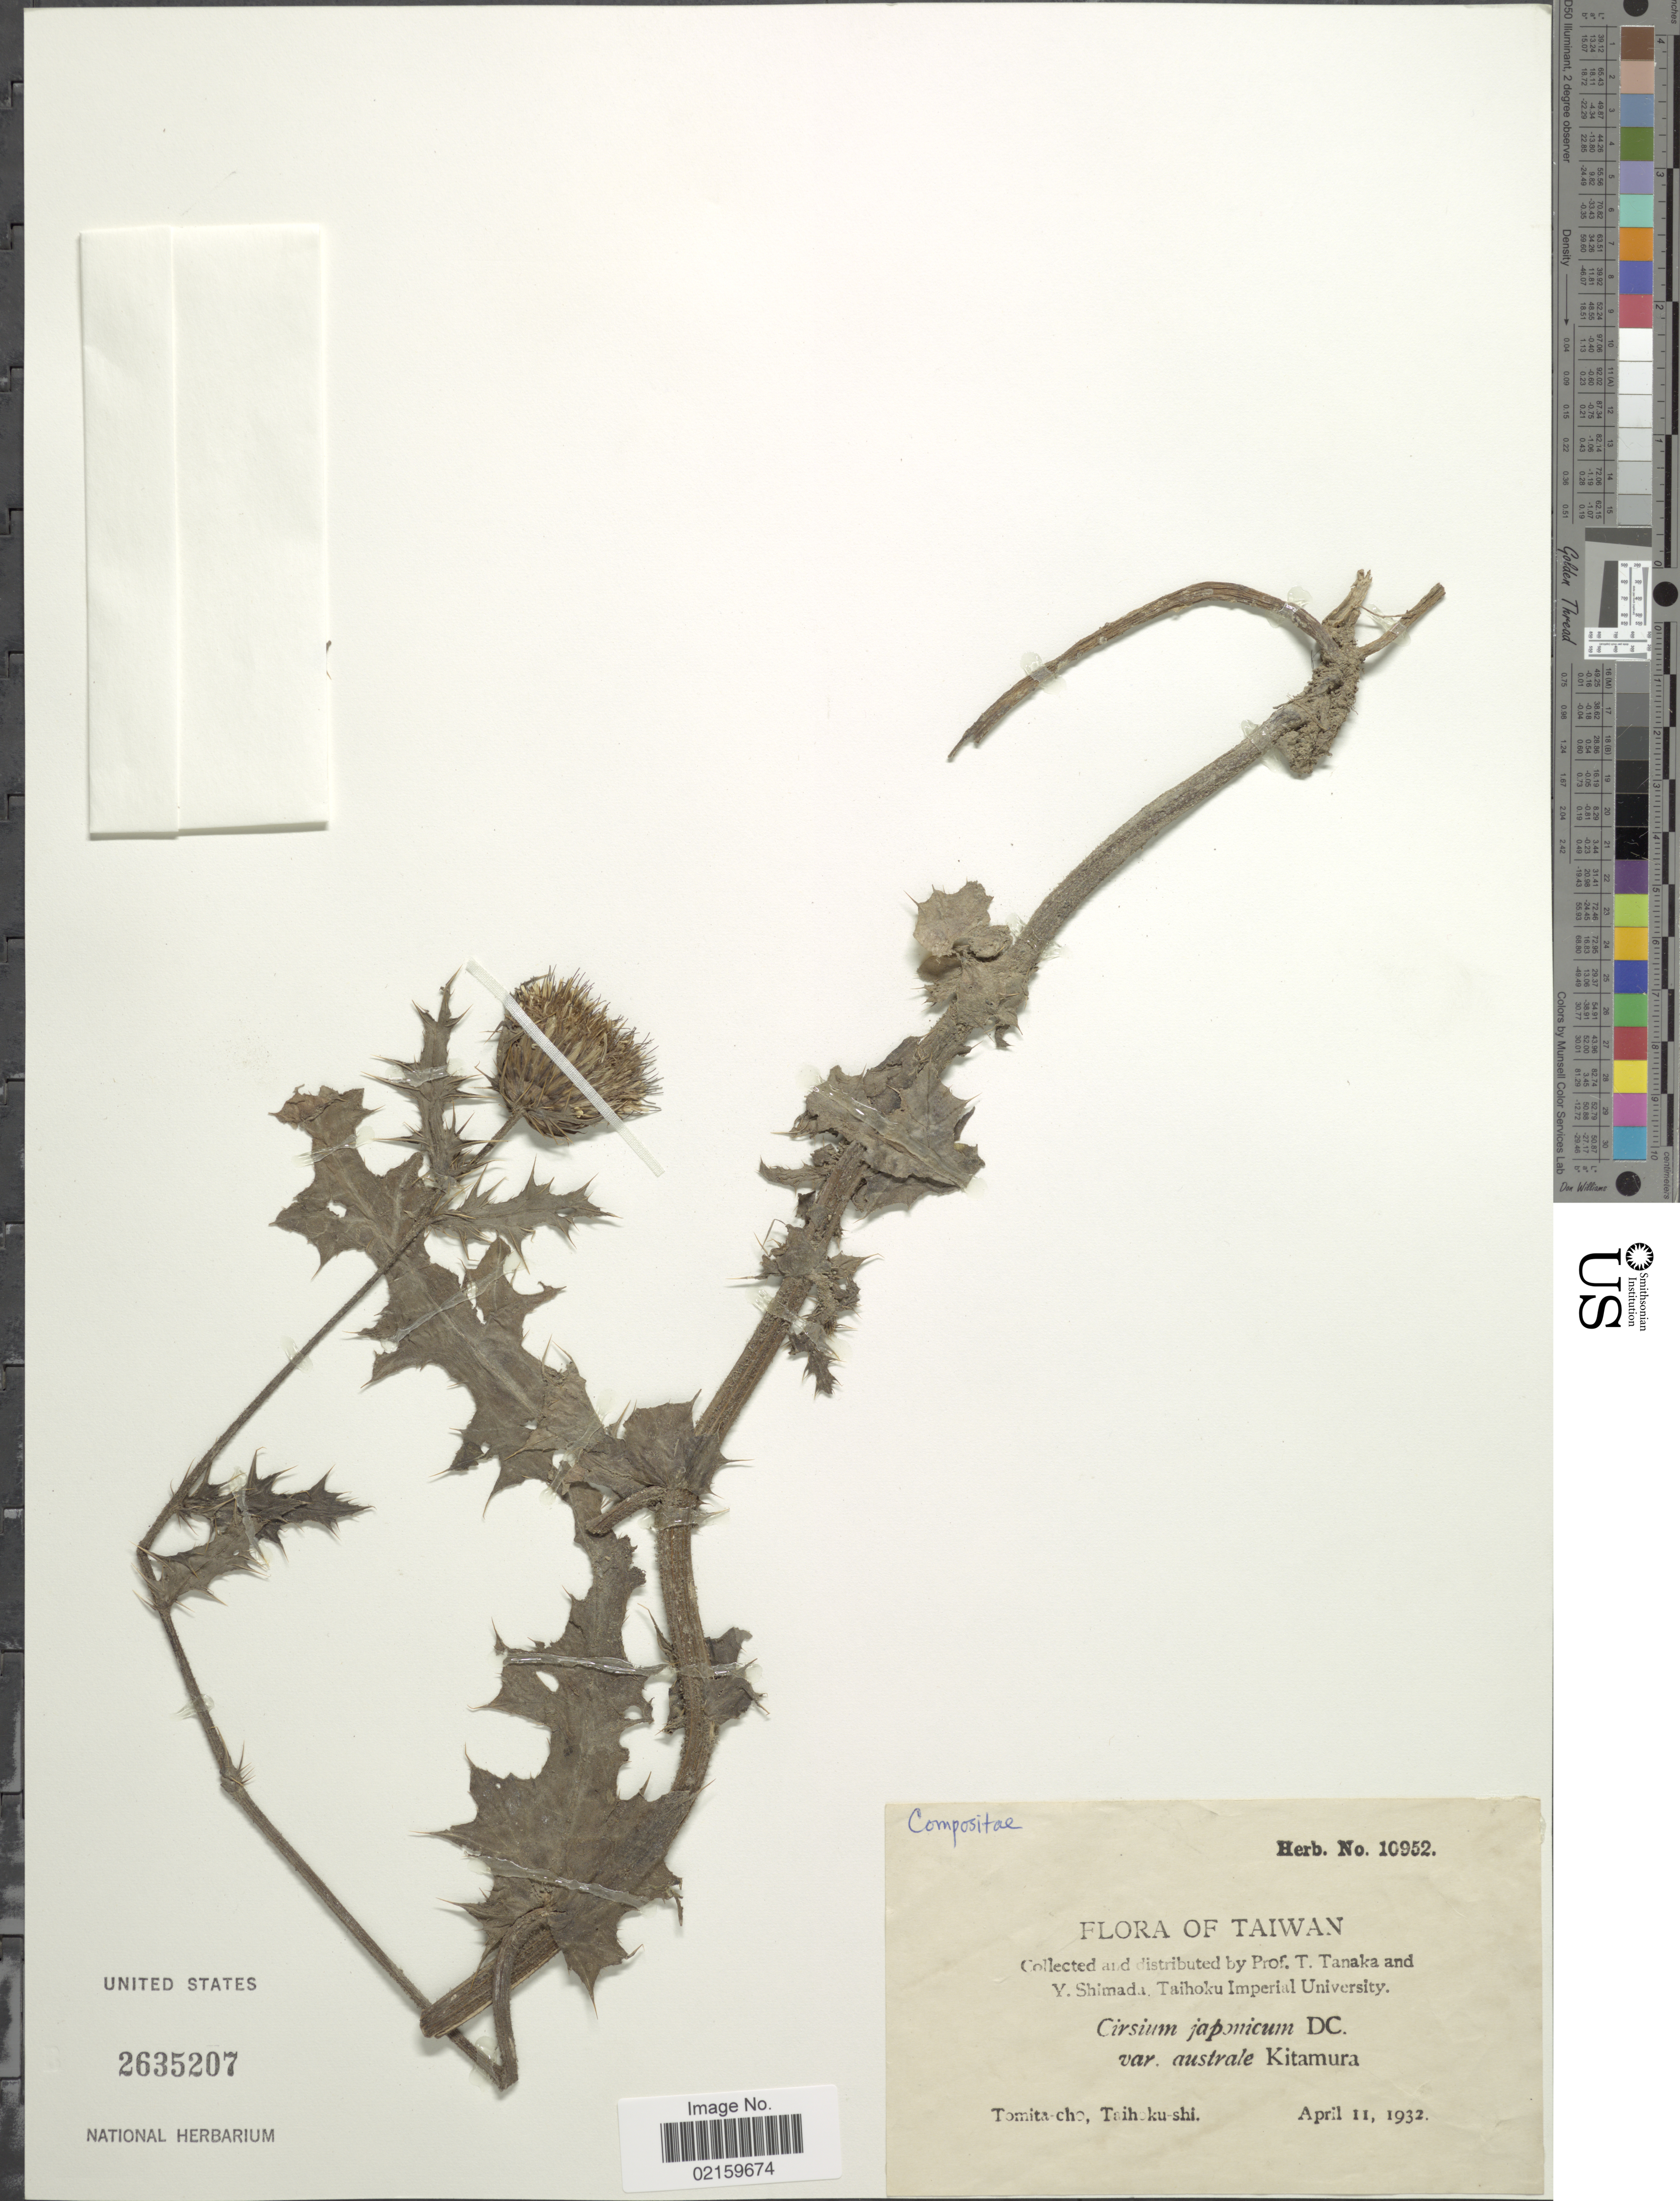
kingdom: Plantae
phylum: Tracheophyta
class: Magnoliopsida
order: Asterales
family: Asteraceae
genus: Cirsium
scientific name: Cirsium sp.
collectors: T. Tanaka & Y. Shimada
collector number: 10952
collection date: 1932-04-11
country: Taiwan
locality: Tomita-cho, Taihoku-shi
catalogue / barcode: US 2635207